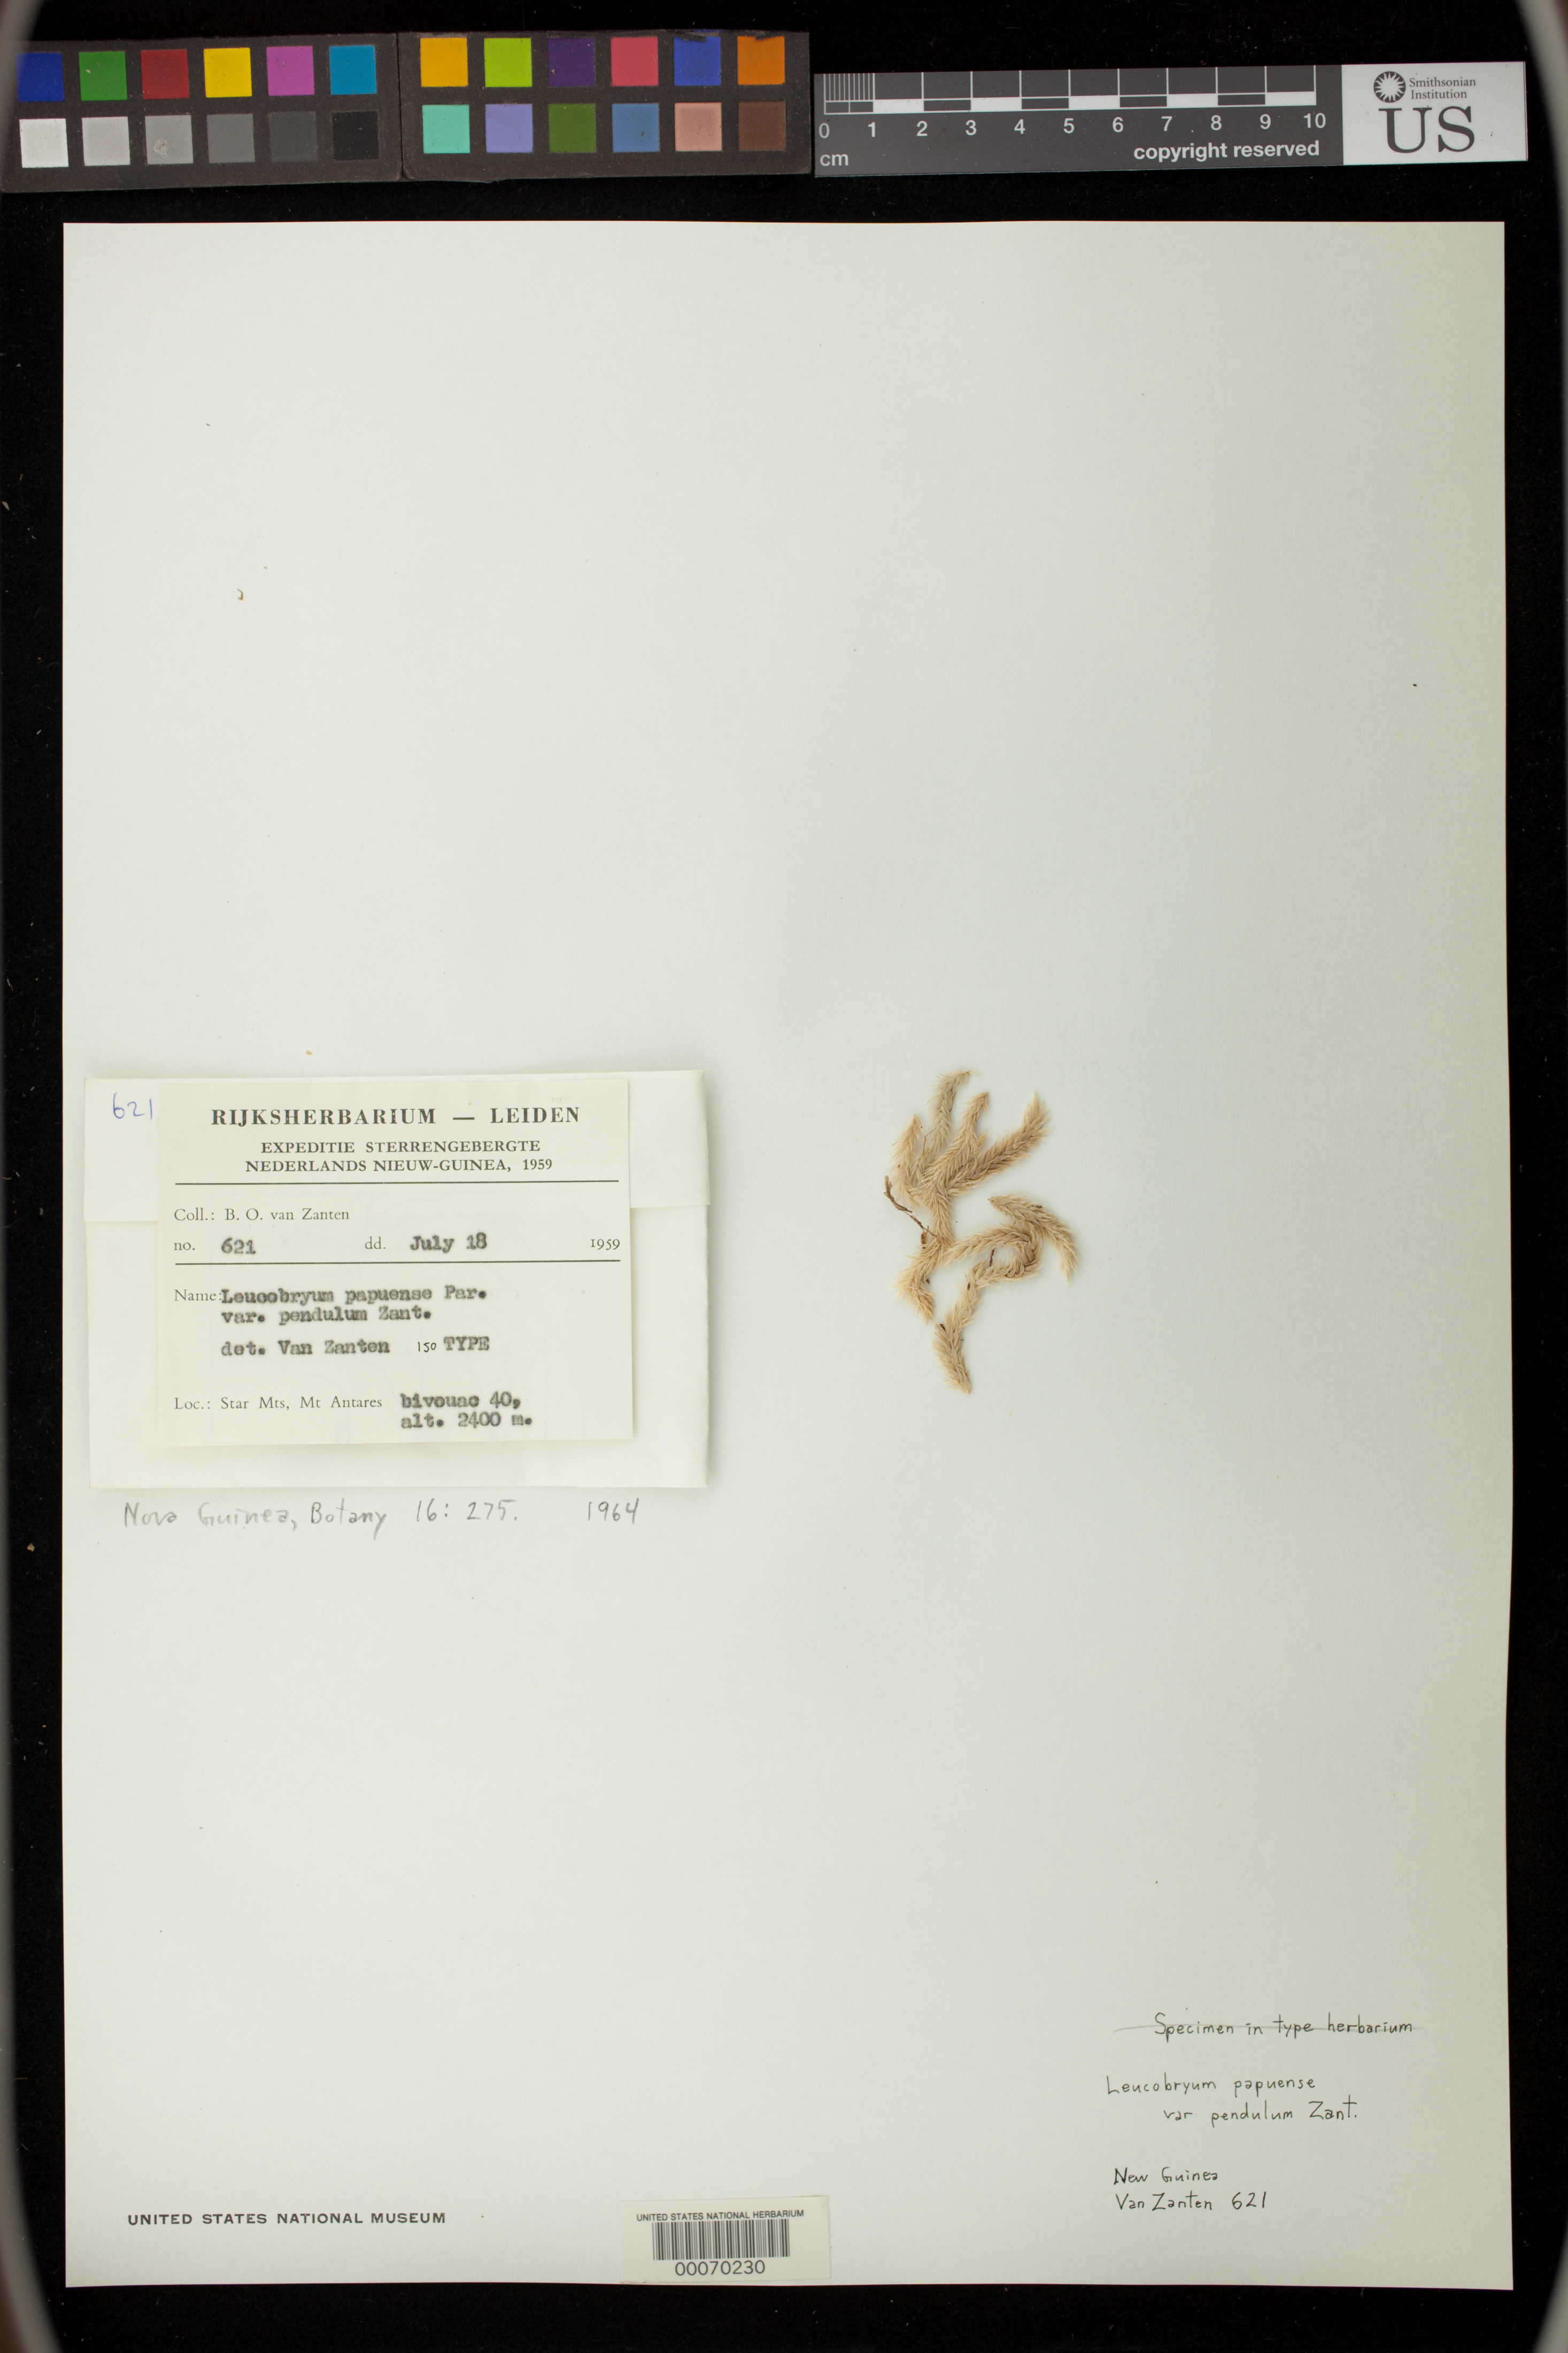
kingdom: Plantae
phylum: Bryophyta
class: Bryopsida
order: Dicranales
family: Leucobryaceae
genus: Leucobryum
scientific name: Leucobryum papuense var. pendulum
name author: van Zanten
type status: Isotype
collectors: B. van Zanten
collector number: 621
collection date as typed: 18 Jul 1959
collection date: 1959-07-18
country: Indonesia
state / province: Papua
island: New Guinea Island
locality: Star Mts., Mt. Antares, bivouac 40. Irian Jaya.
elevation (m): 2400